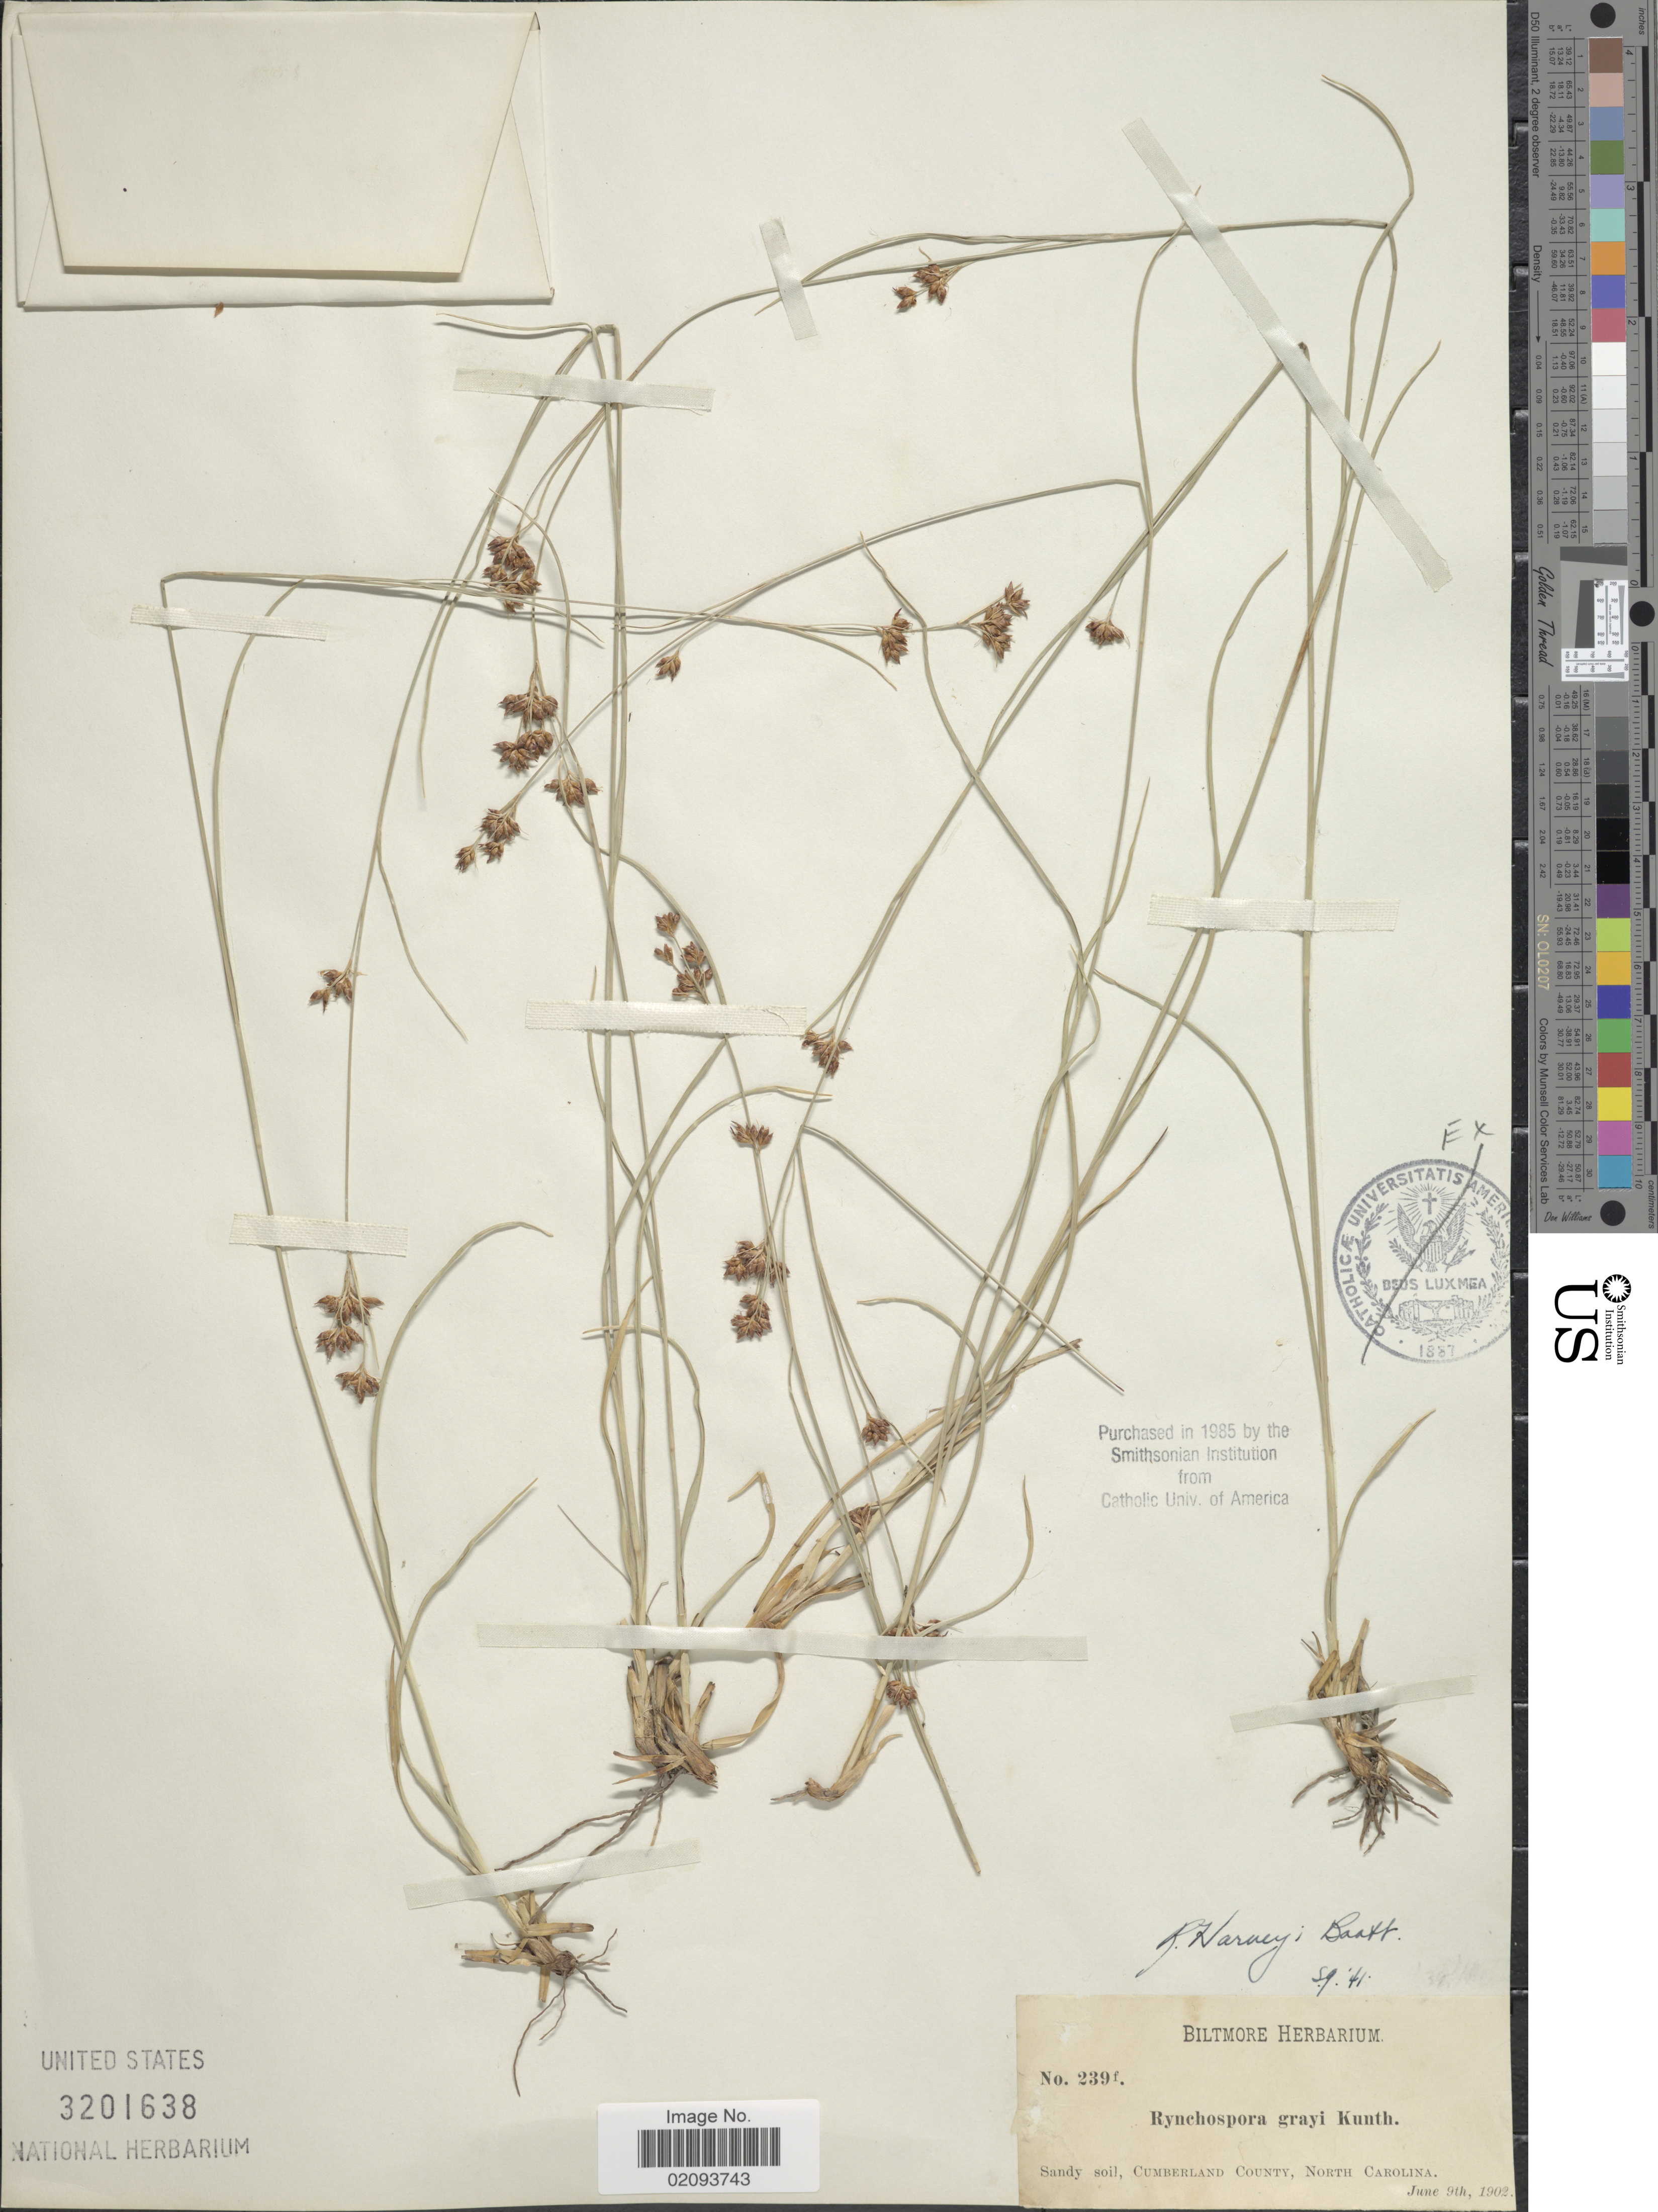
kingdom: Plantae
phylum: Tracheophyta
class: Liliopsida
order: Poales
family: Cyperaceae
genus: Rhynchospora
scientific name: Rhynchospora harveyi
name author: W. Boott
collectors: ex herb. Biltmore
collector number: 239f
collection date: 1902-06-09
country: United States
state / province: North Carolina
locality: Sandy soil, Cumberland County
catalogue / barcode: US 3201638